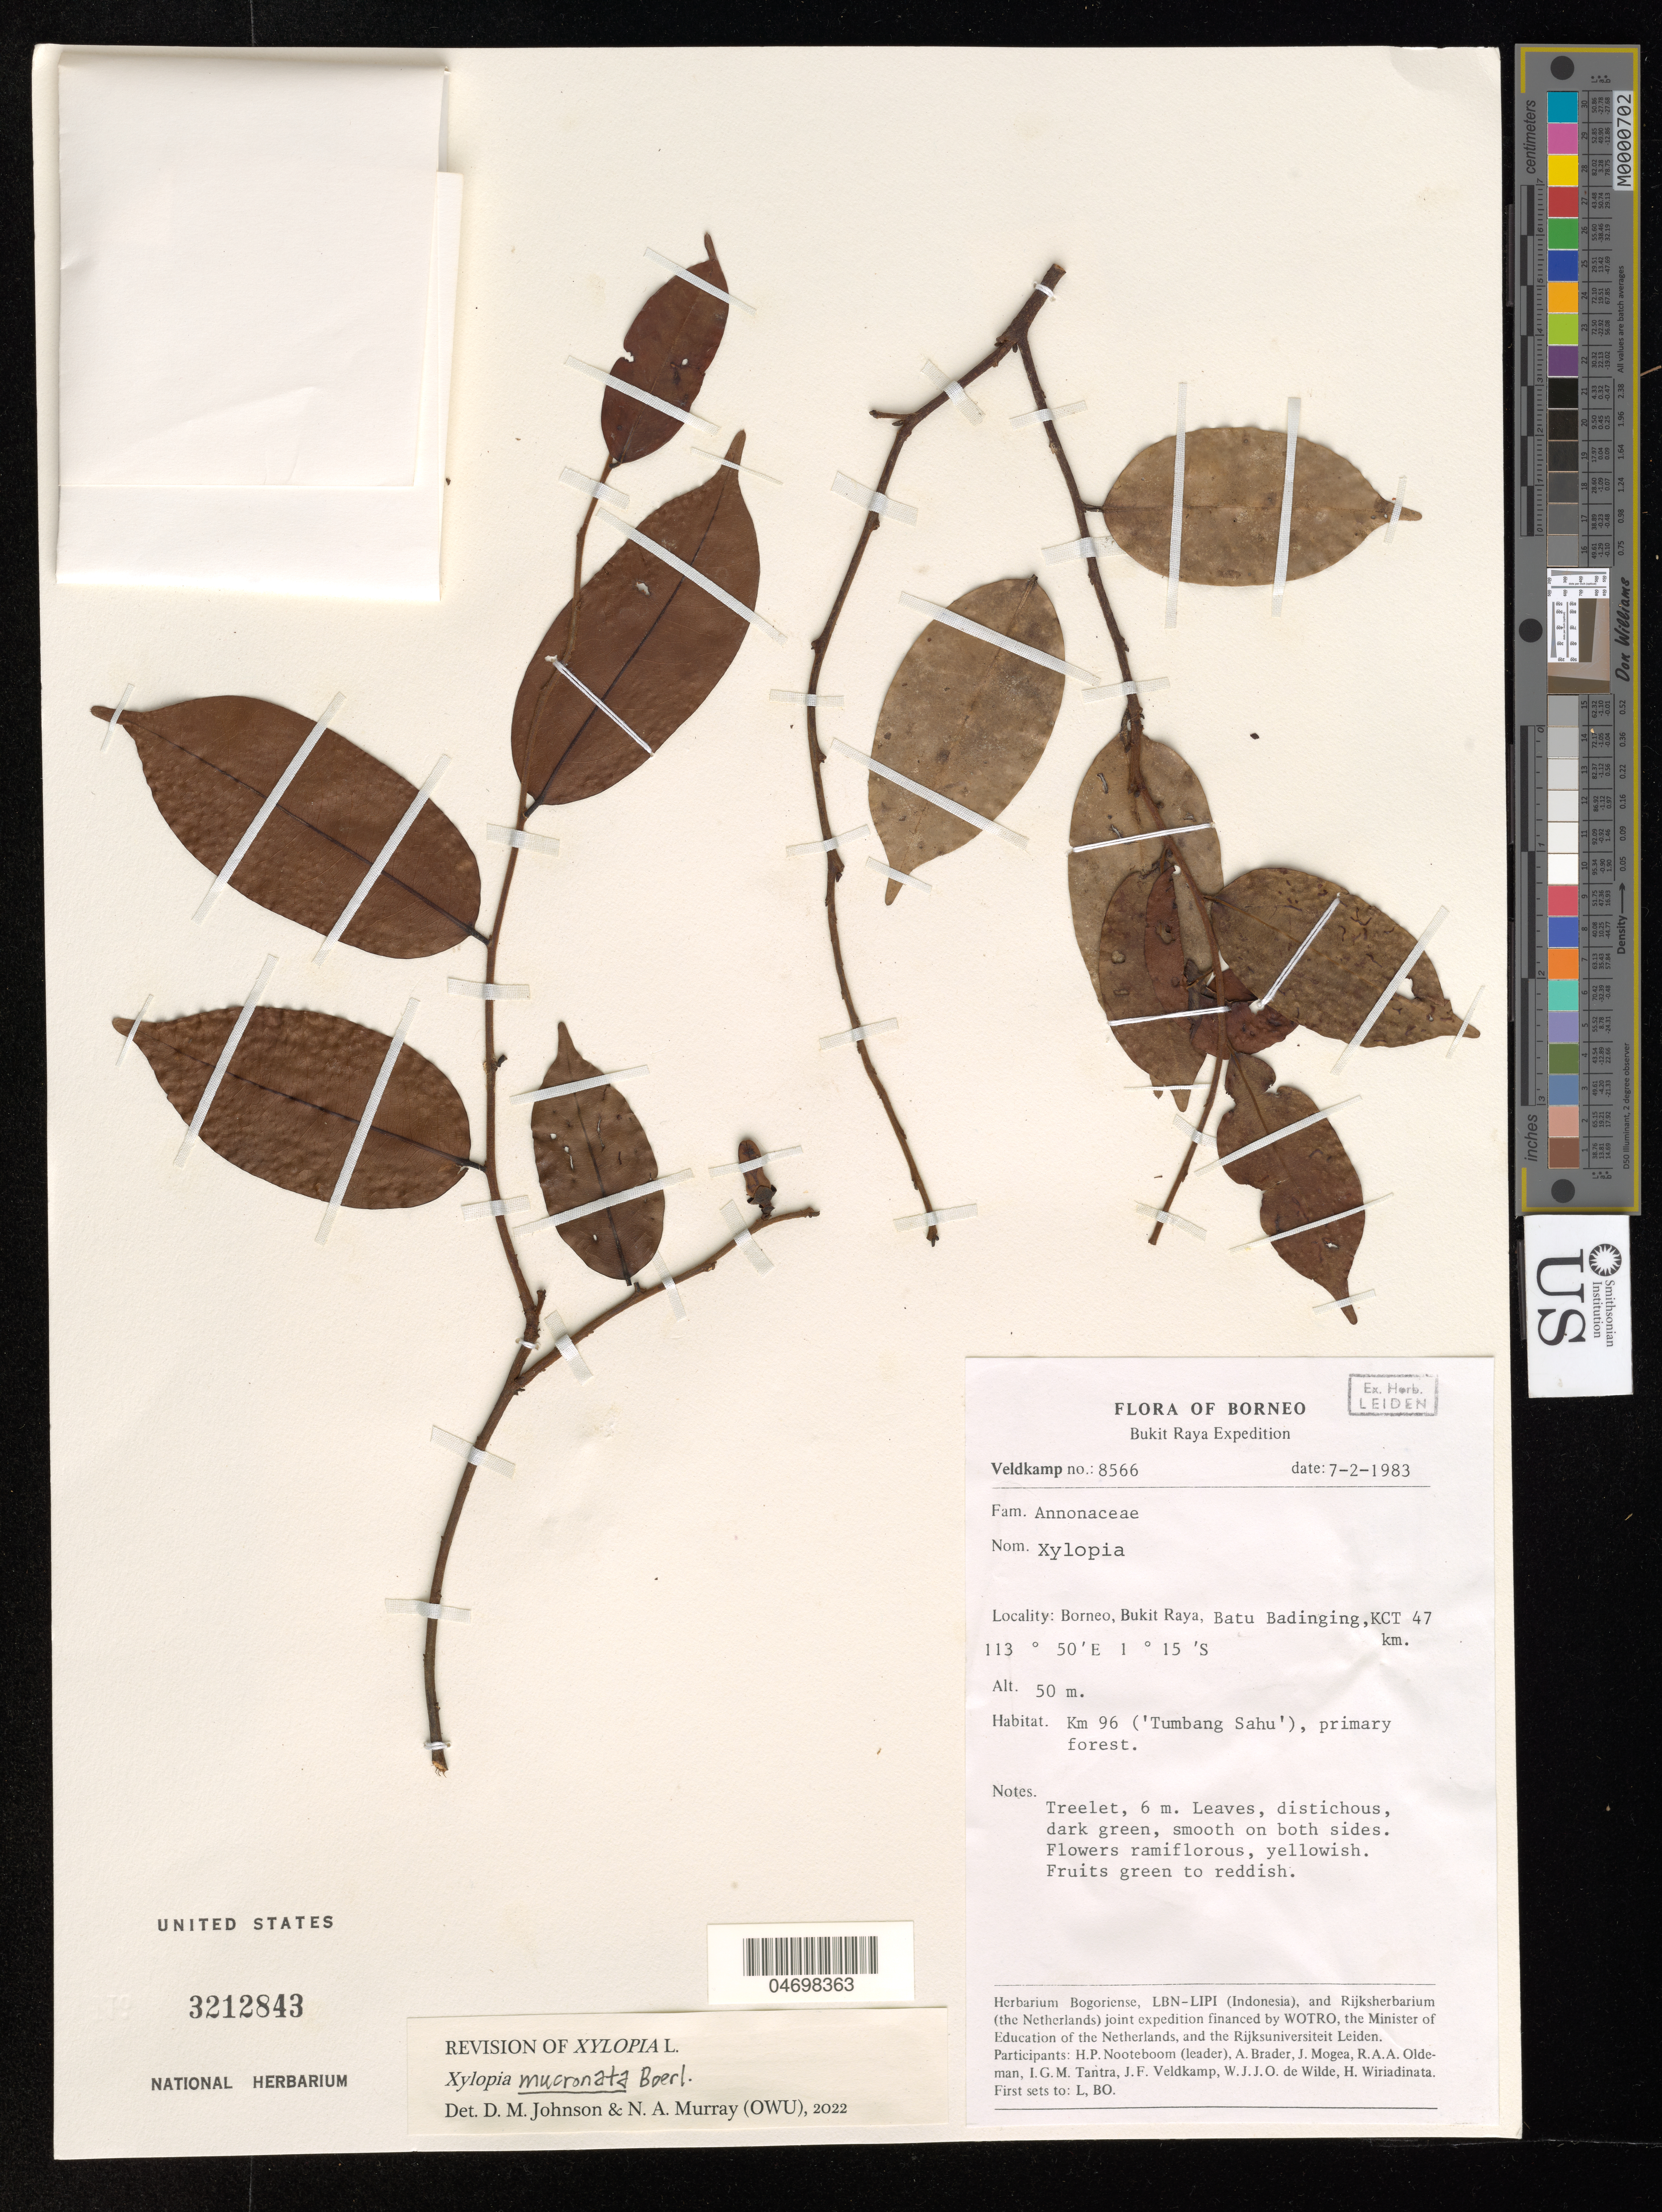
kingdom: Plantae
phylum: Tracheophyta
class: Magnoliopsida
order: Magnoliales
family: Annonaceae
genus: Xylopia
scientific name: Xylopia mucronata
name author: Boerl.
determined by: Johnson, D. M.; Murray, N. A.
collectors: J. F. Veldkamp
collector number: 8566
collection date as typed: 07 Feb 1983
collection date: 1983-02-07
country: Indonesia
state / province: Kalimantan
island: Borneo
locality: Borneo, Bukit Raya, Batu Badinging, KCT 47 km, km 96 ('Primary Sahu').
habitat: Primary forest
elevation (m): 50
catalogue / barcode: US 3212843